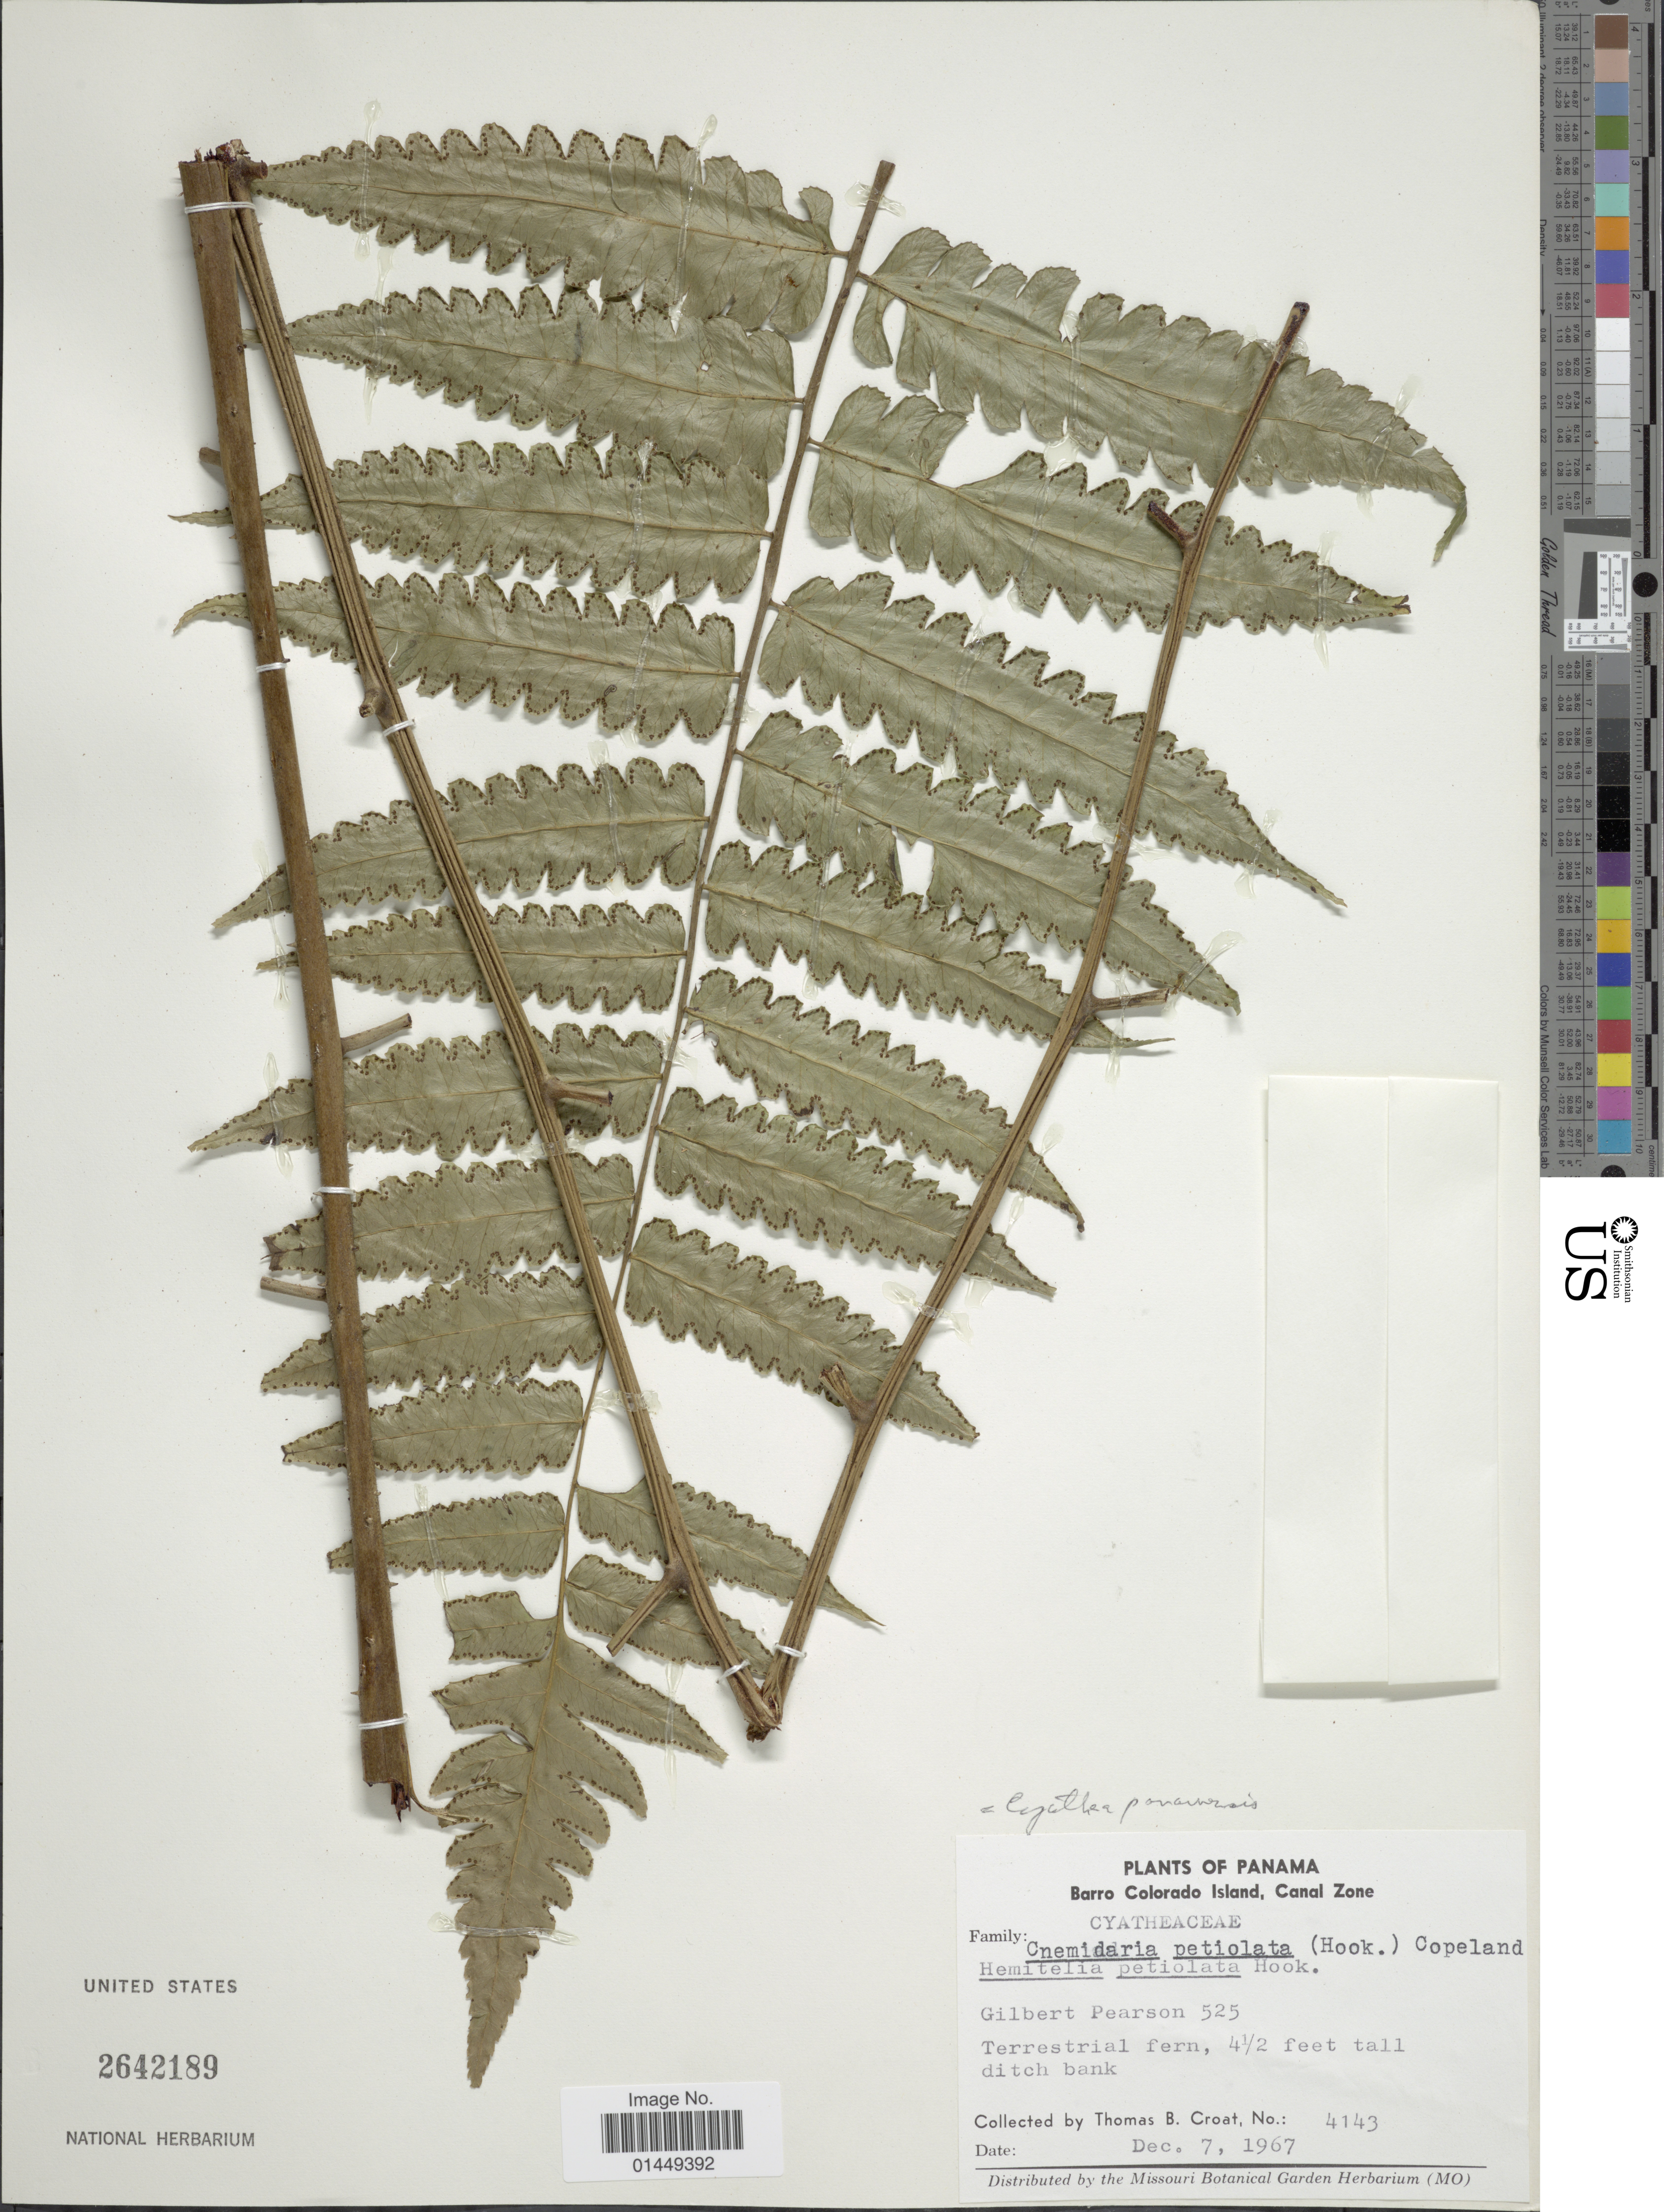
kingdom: Plantae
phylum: Tracheophyta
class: Polypodiopsida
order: Cyatheales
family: Cyatheaceae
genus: Cyathea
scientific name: Cyathea petiolata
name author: (Hook.) R.M. Tryon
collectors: T. B. Croat & G. Pearson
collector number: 4143/525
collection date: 1967-12-07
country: Panama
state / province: Panamá Oeste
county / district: Canal Zone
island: Barro Colorado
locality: Barro Colorado Island, Canal Zone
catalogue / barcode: US 2642189